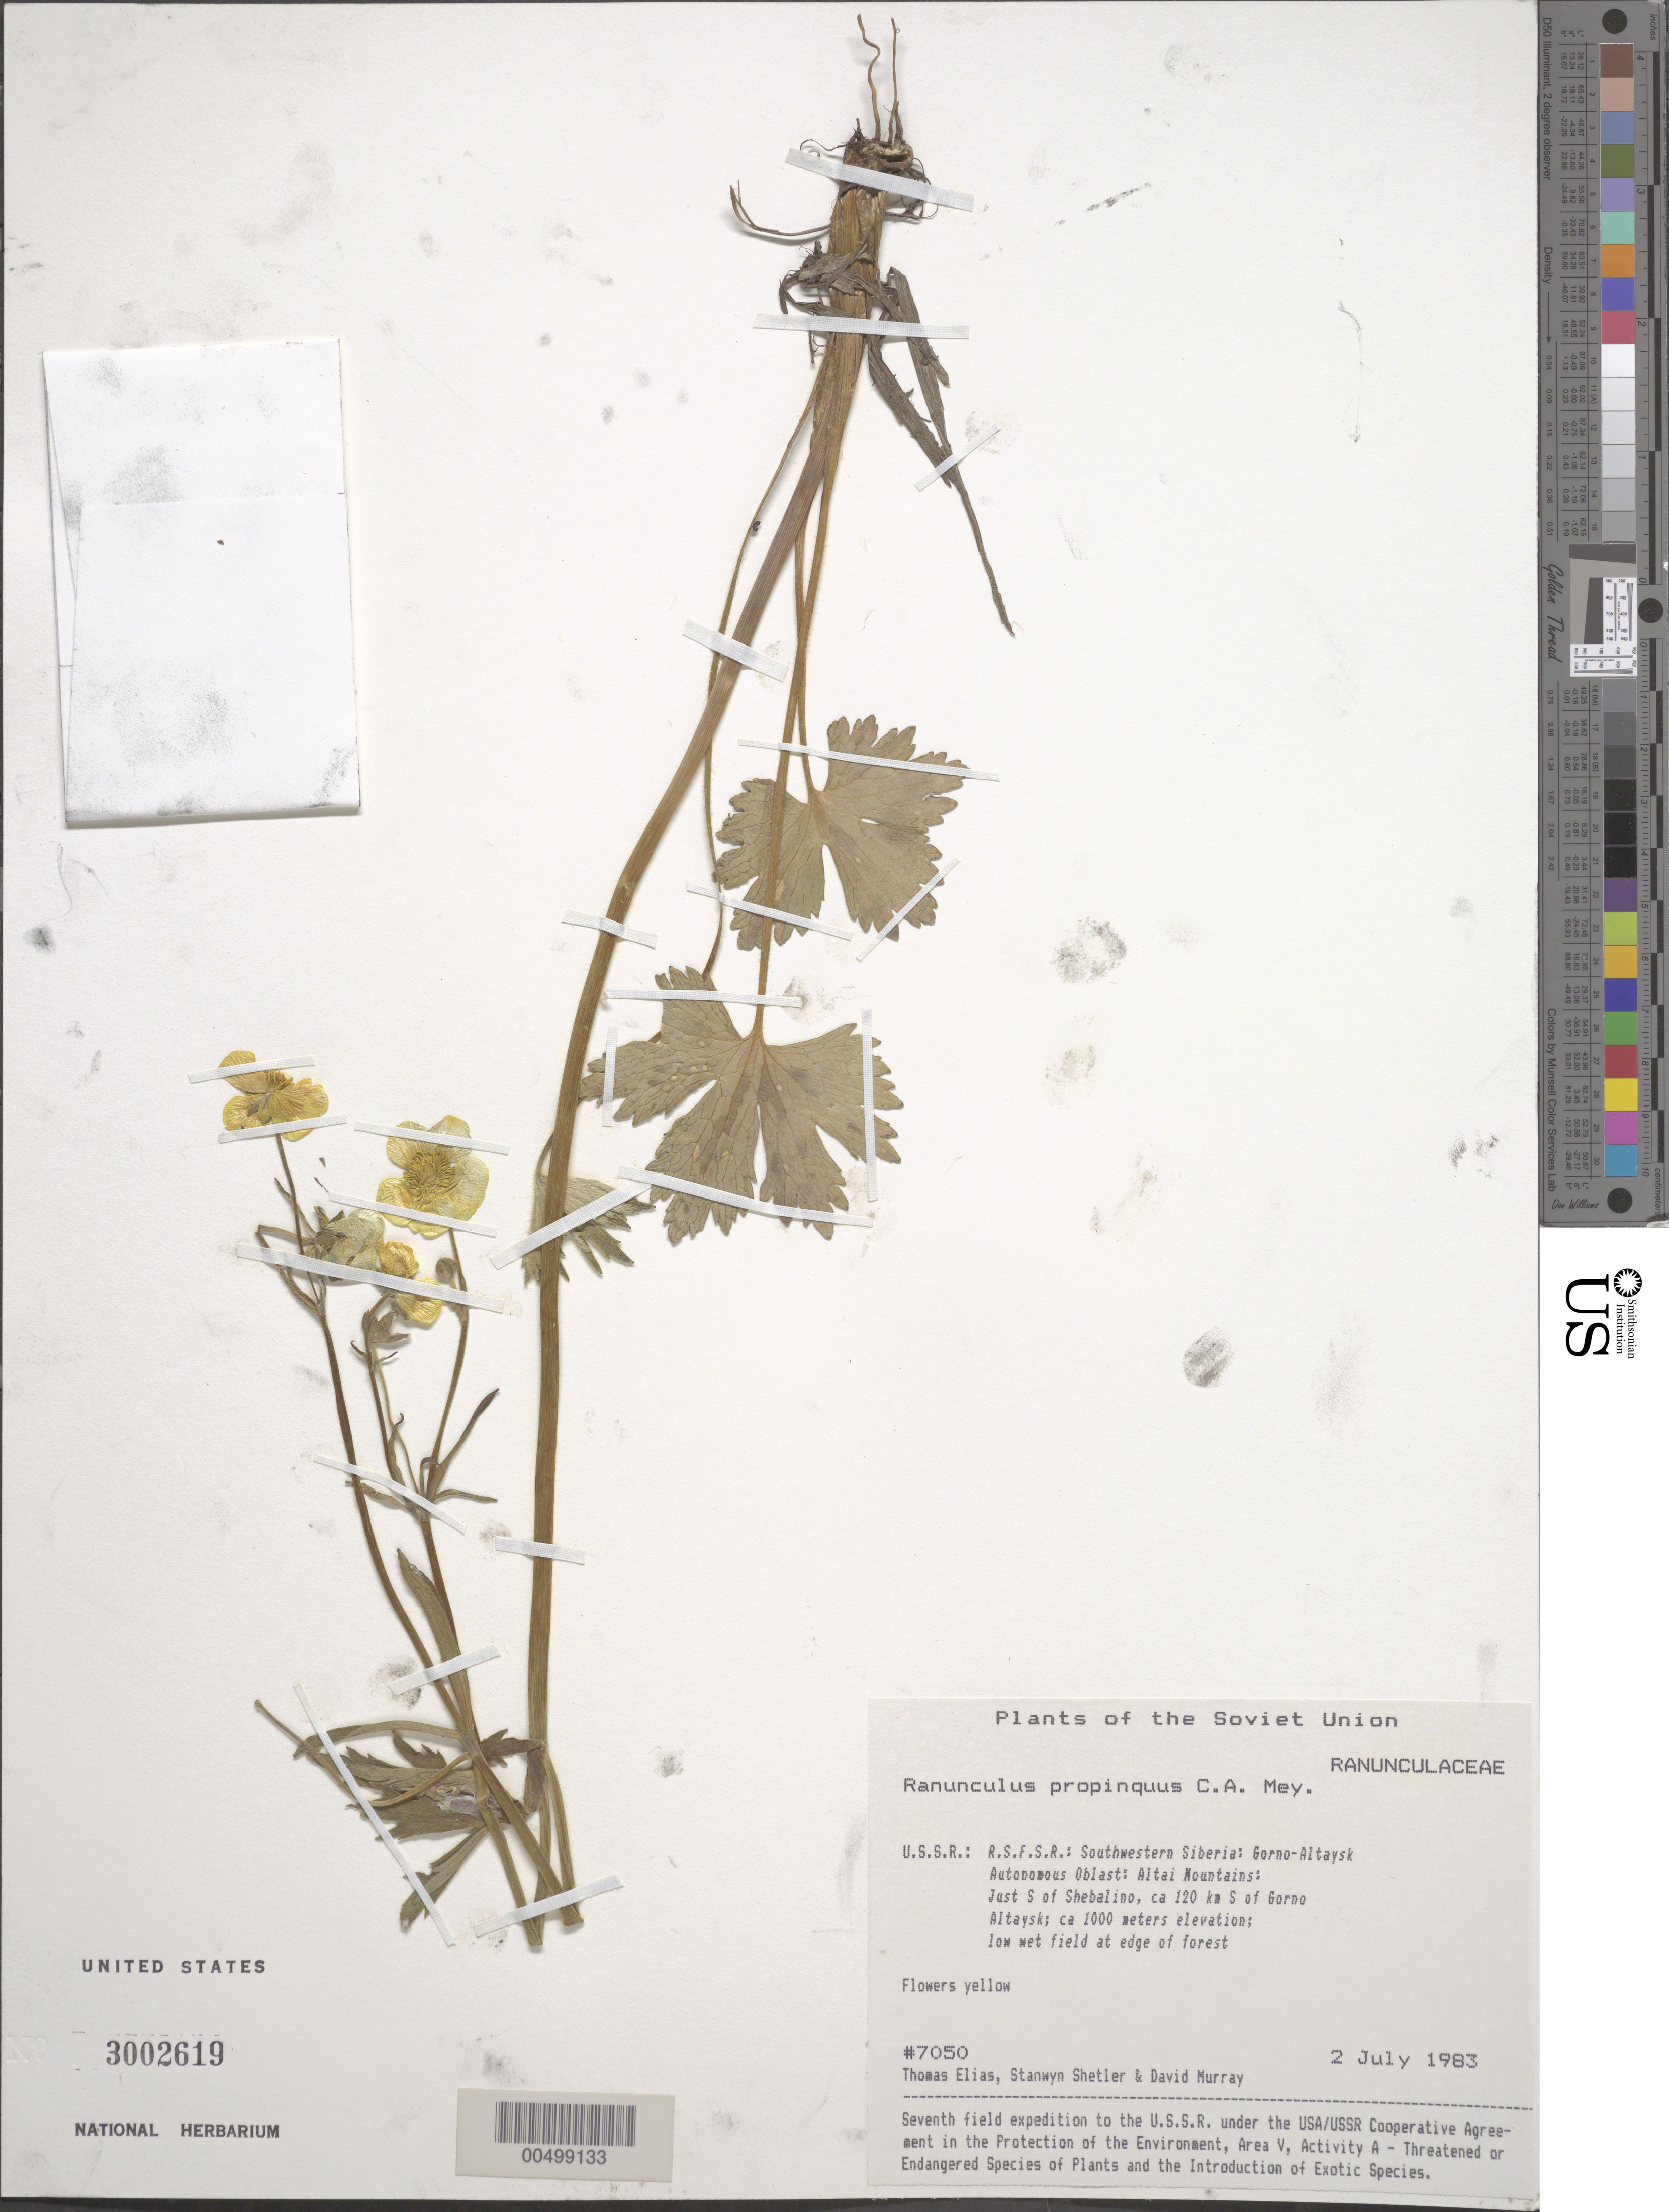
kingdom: Plantae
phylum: Tracheophyta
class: Magnoliopsida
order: Ranunculales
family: Ranunculaceae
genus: Ranunculus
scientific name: Ranunculus propinquus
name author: C.A. Mey.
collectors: T. Elias, S. Shetler & D. F. Murray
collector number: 7050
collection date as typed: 02 Jul 1983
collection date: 1983-07-02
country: Russian Federation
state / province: Altai Republic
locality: Altai Mountains, just S of Shebalino, ca. 120 km S of Gorno-Altaysk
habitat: low wet field at edge of forest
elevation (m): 1000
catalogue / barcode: US 3002619